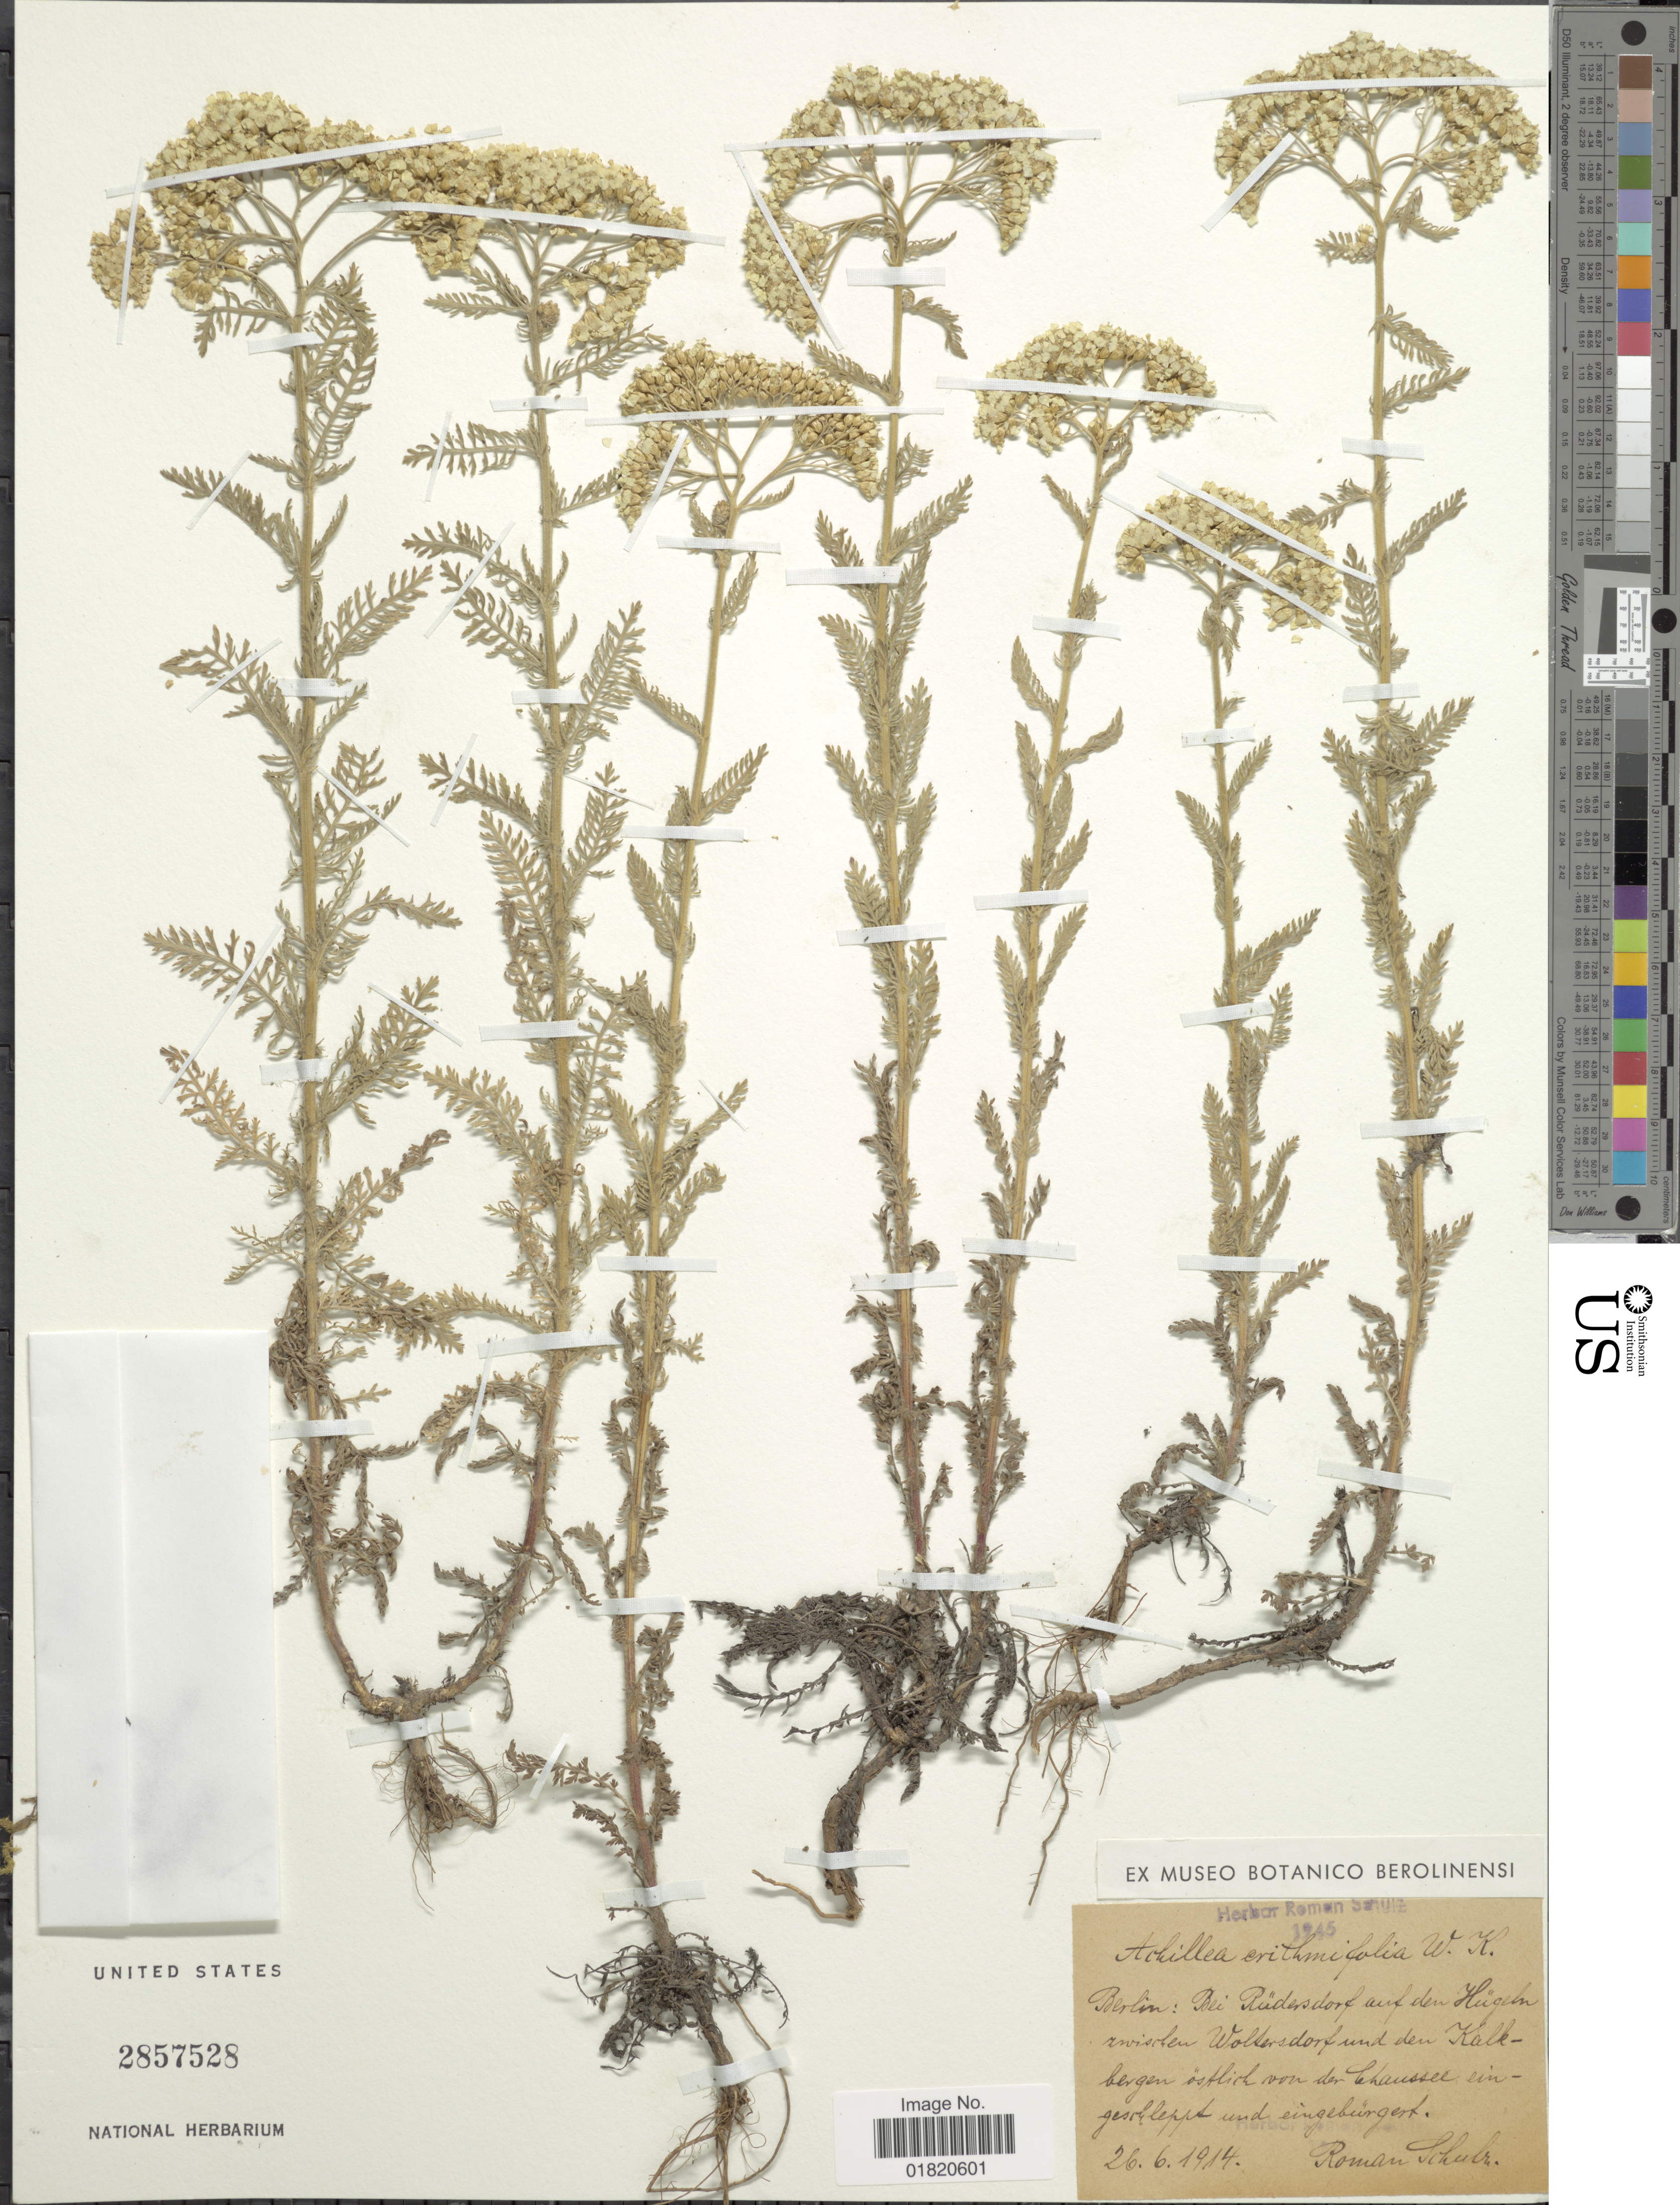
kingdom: Plantae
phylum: Tracheophyta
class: Magnoliopsida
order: Asterales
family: Asteraceae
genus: Achillea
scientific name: Achillea crithmifolia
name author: Waldst. & Kit.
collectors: R. Schulz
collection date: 1914-06-26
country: Germany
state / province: Berlin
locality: Bei Rudersdorf auf den Hüghen zwischen Wolkersdorf und den Kalkbergen osflirk von der Chaussee eingergleppt und eingeburgert [interpreted]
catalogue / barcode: US 2857528